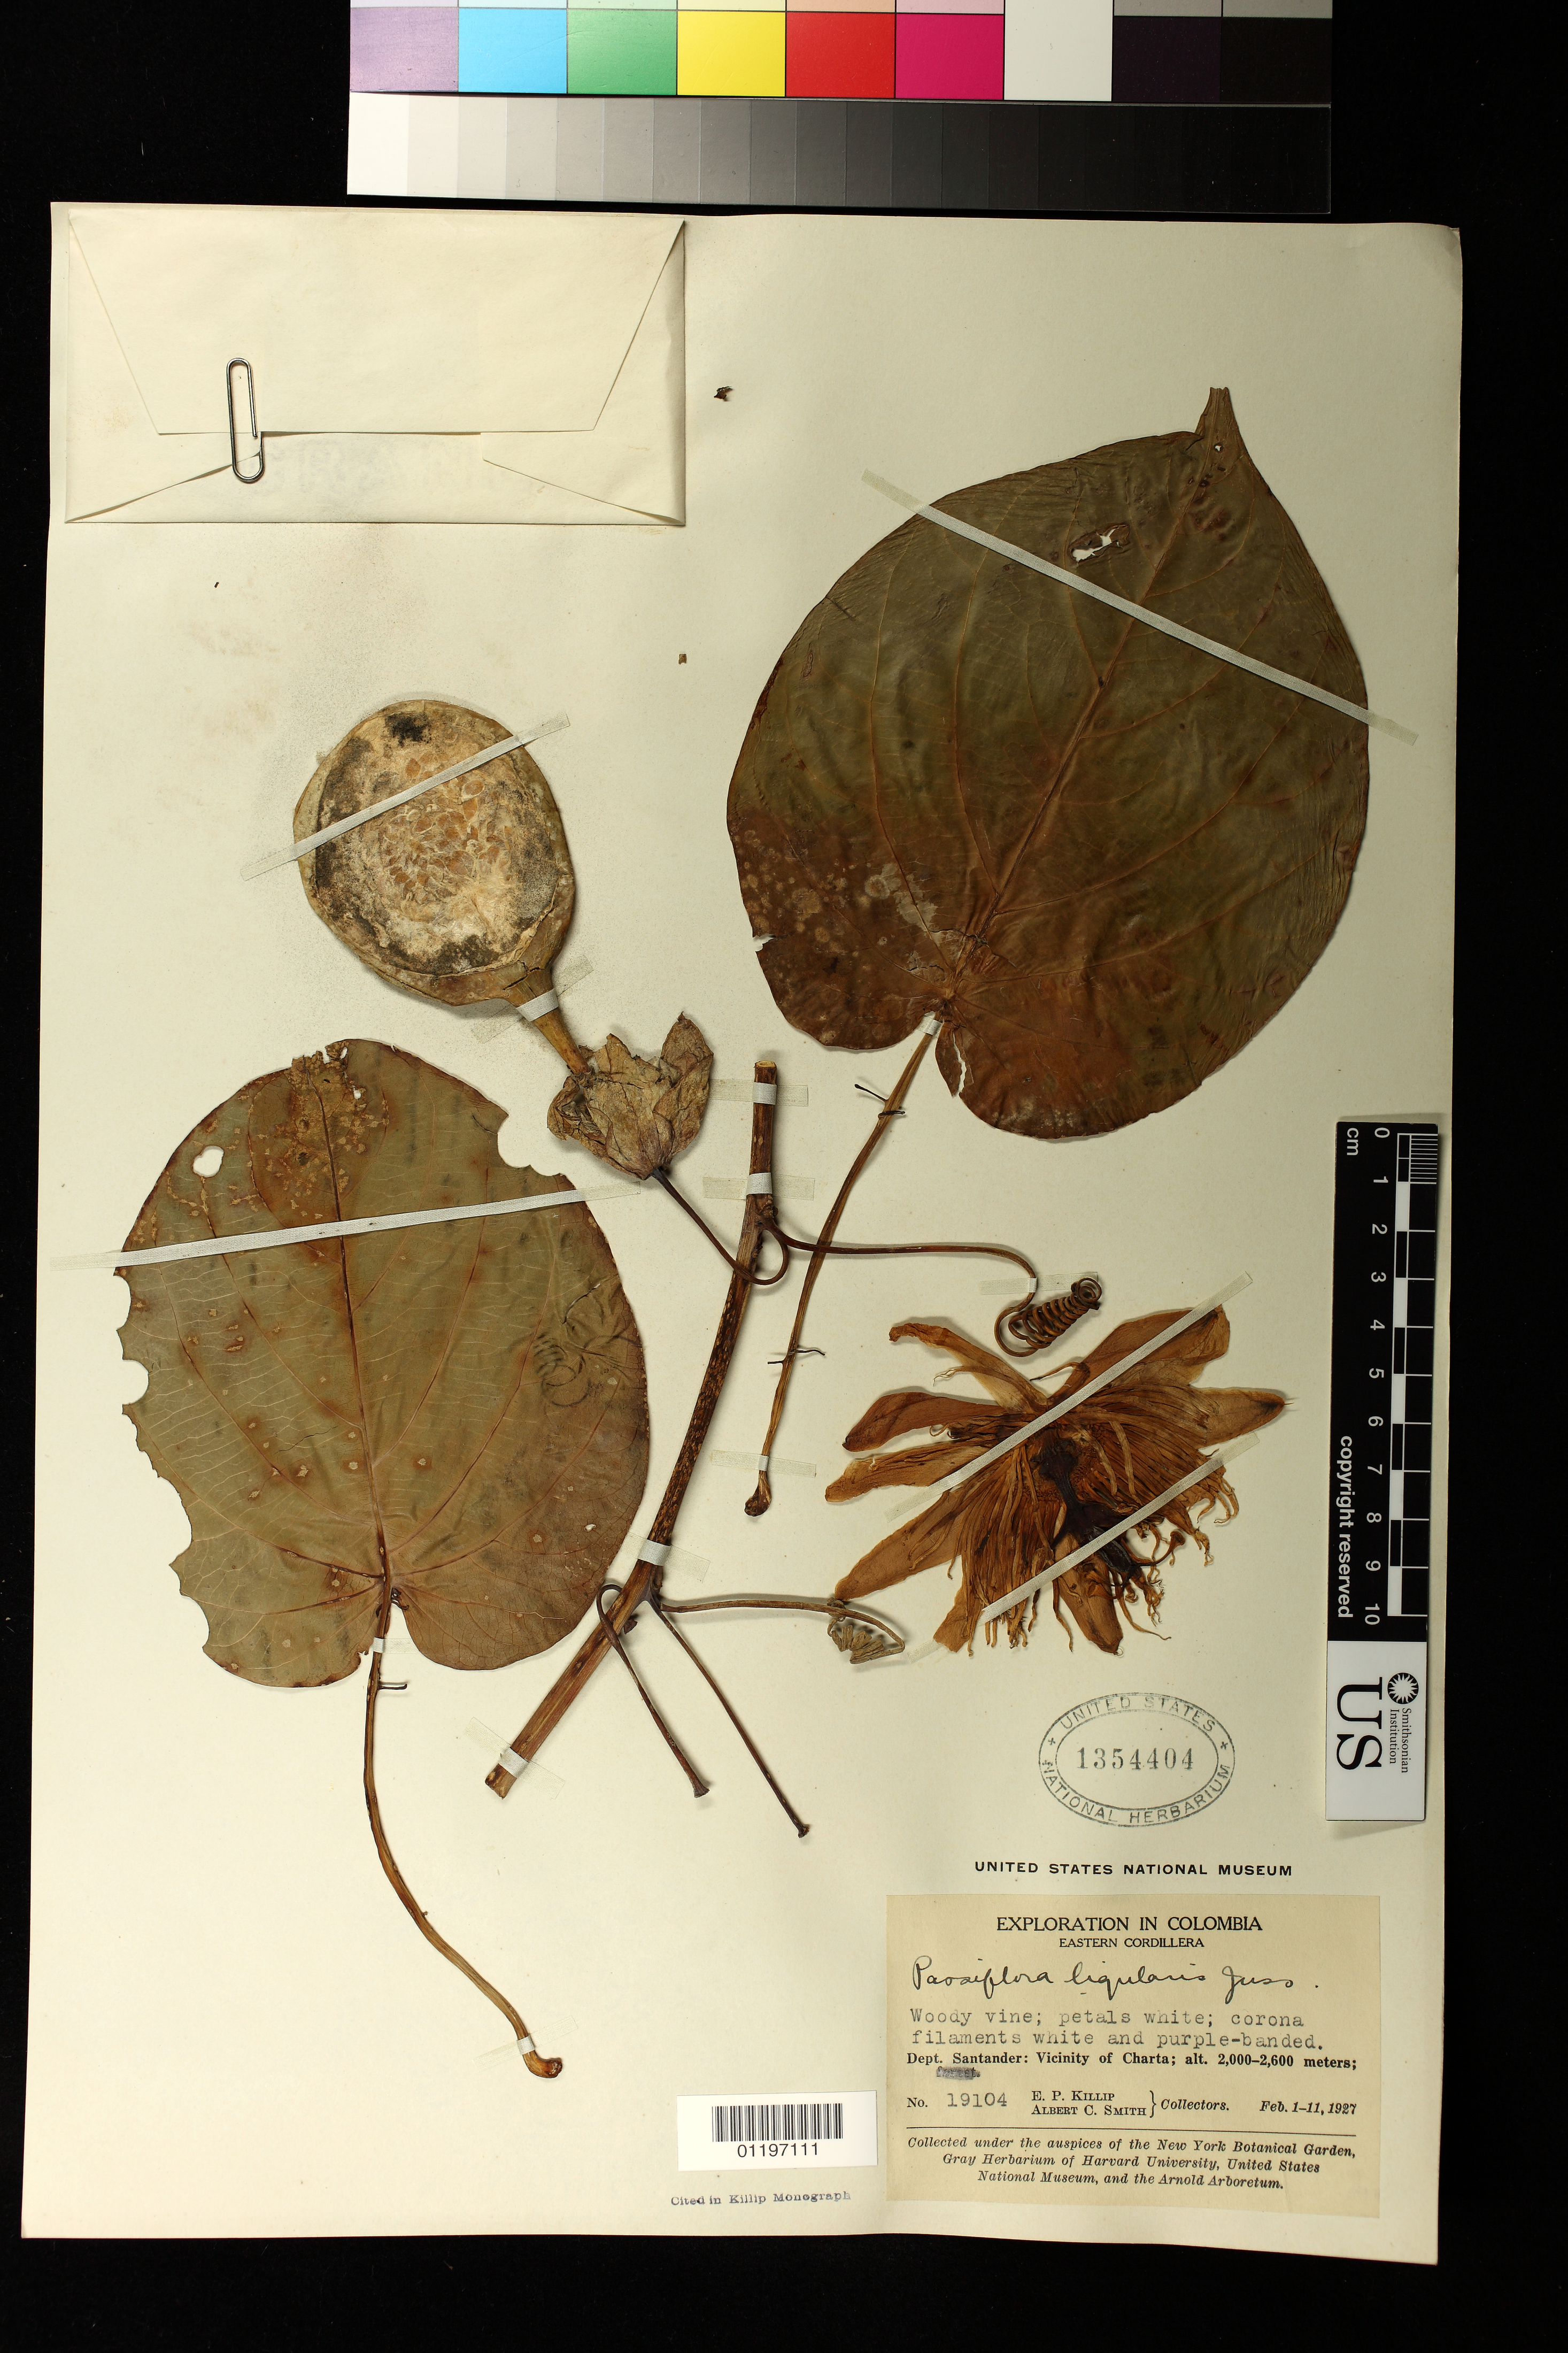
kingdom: Plantae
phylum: Tracheophyta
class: Magnoliopsida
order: Malpighiales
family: Passifloraceae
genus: Passiflora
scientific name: Passiflora ligularis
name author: Juss.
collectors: E. P. Killip & A. C. Smith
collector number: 19104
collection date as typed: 01 Feb 1927 to 11 Feb 1927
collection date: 1927-02-01/1927-02-11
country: Colombia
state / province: Santander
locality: Eastern Cordillera. Vicinity of Charta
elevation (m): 2000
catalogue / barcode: US 1354404